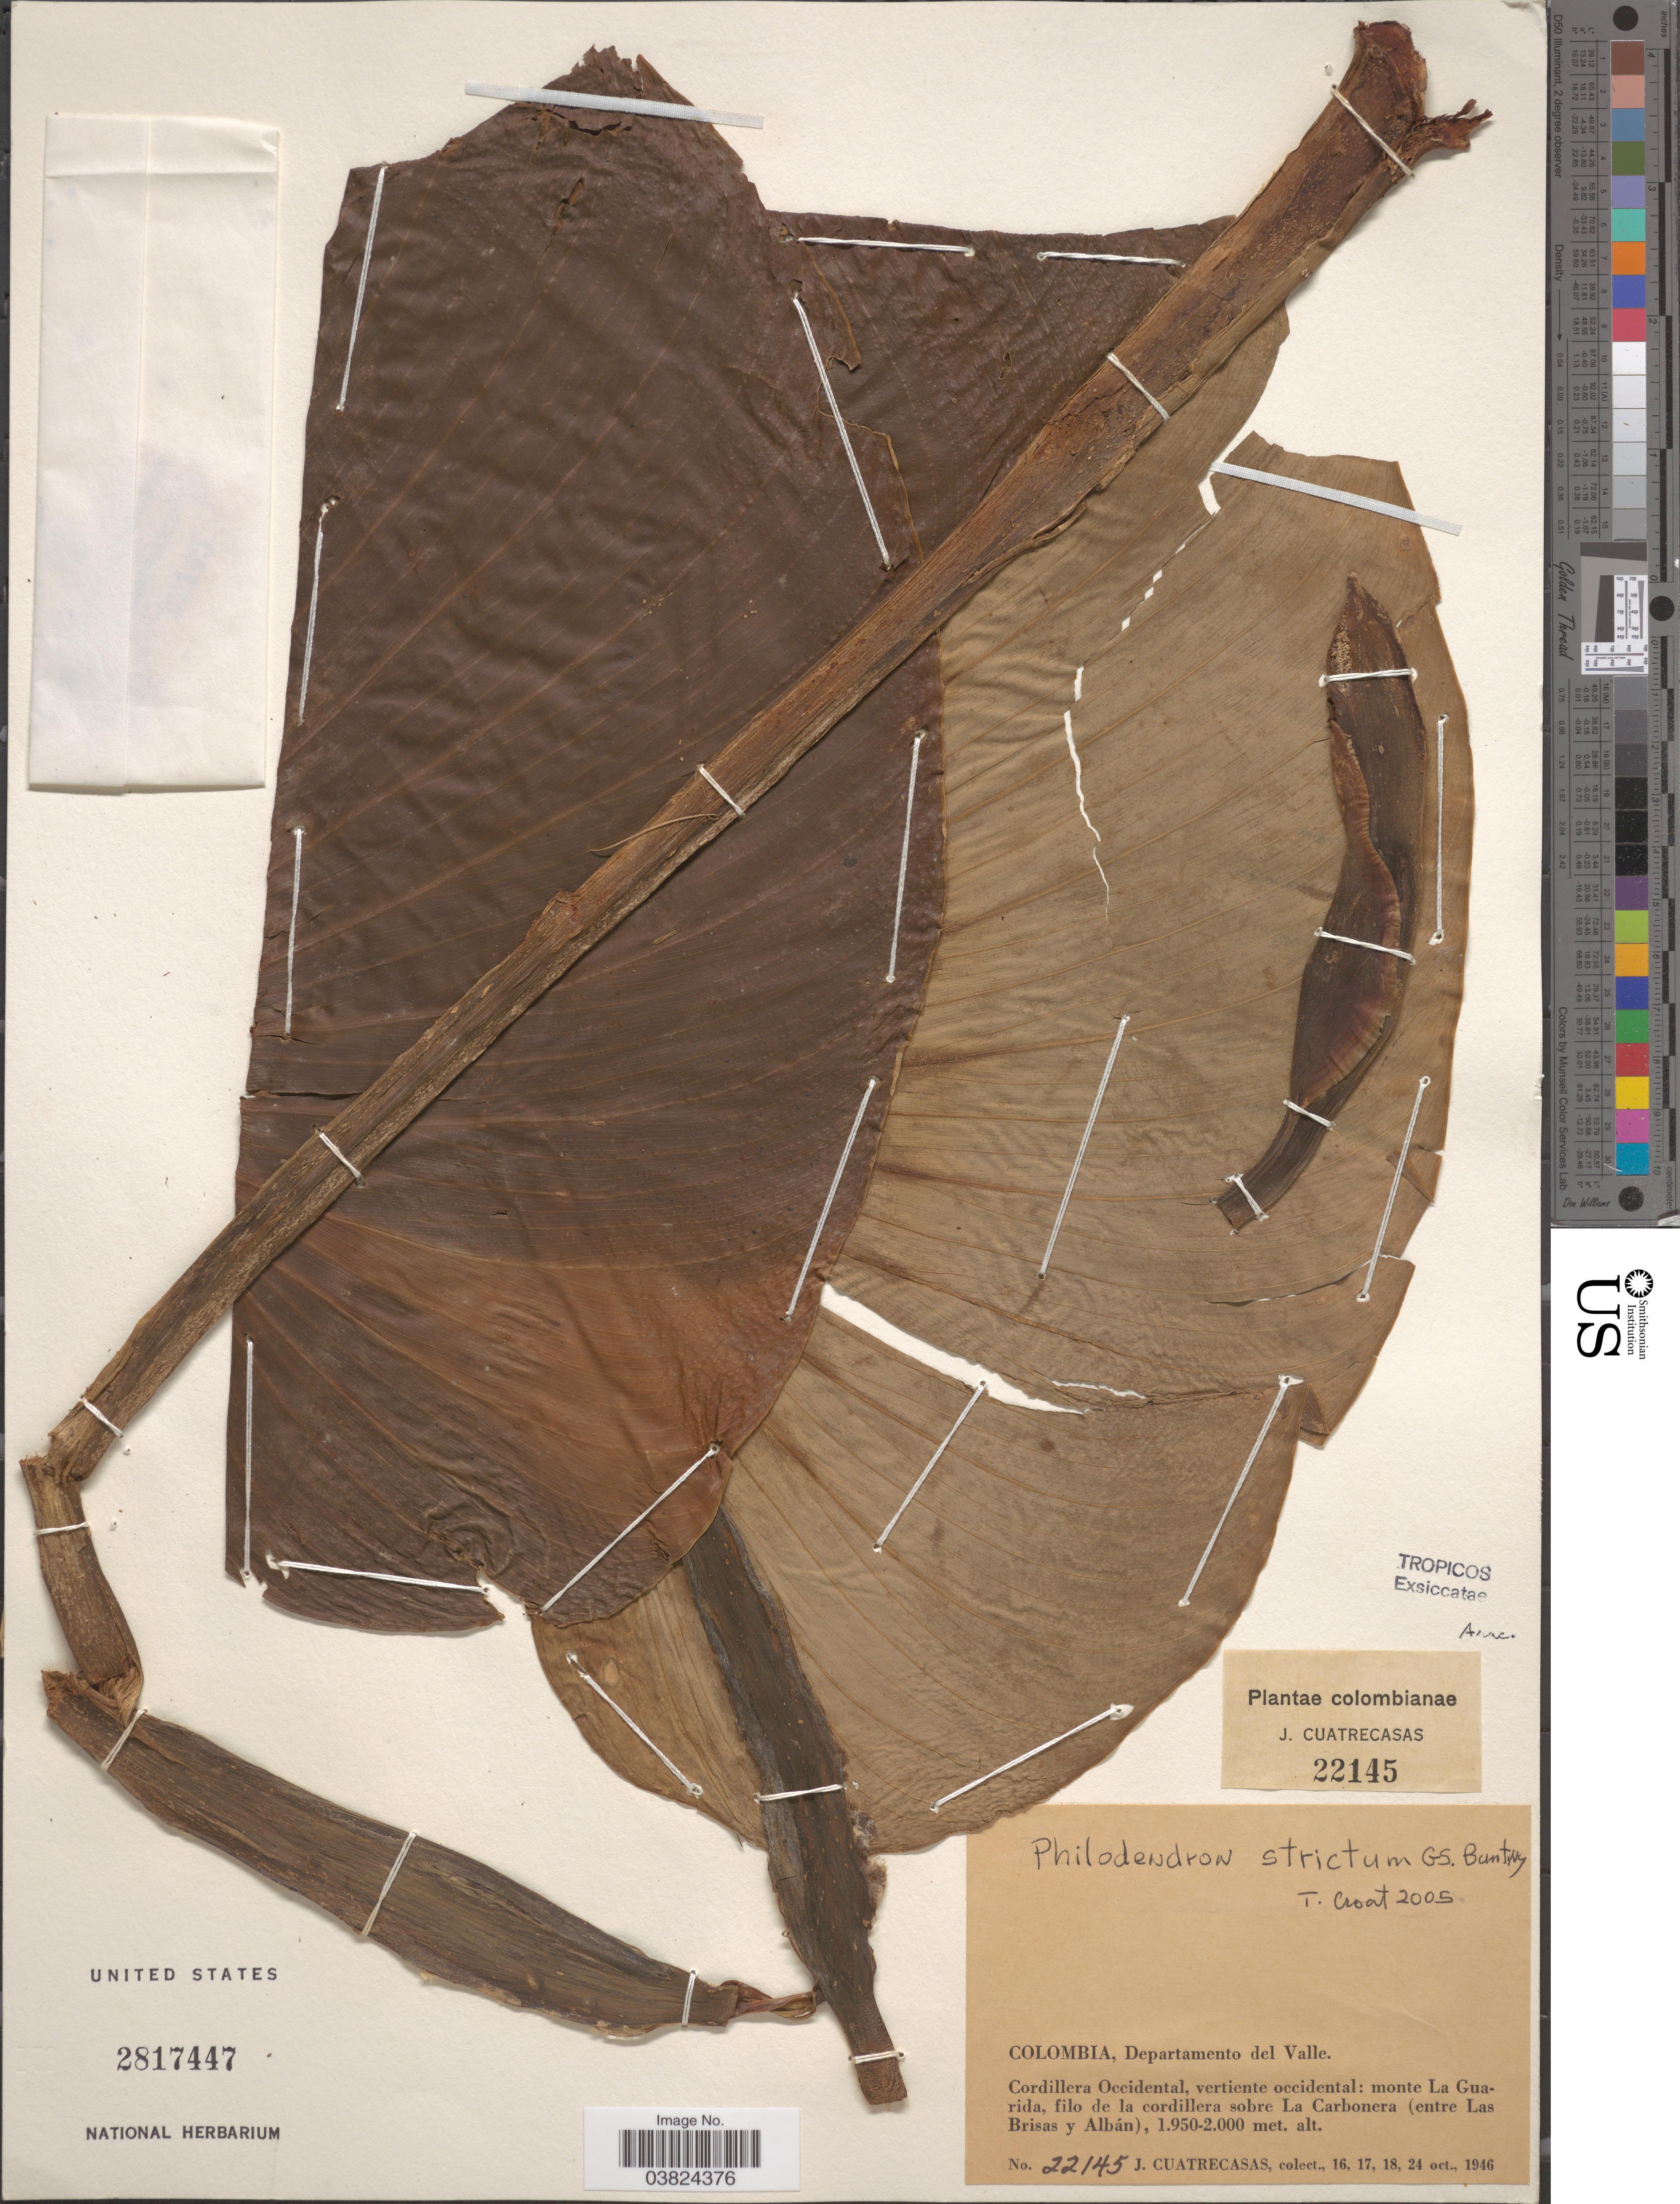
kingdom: Plantae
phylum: Tracheophyta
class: Liliopsida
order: Alismatales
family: Araceae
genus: Philodendron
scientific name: Philodendron strictum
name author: G.S. Bunting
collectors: J. Cuatrecasas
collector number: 22145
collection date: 1946-10-16/1946-10-24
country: Colombia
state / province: Valle del Cauca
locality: Departamento del Valle. Cordillera Occidental, vertiente occidental: monte La Guarida, filo de la cordillera sobre La Carbonera (entre Las Brisas y Albán).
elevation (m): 1950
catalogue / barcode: US 2817447